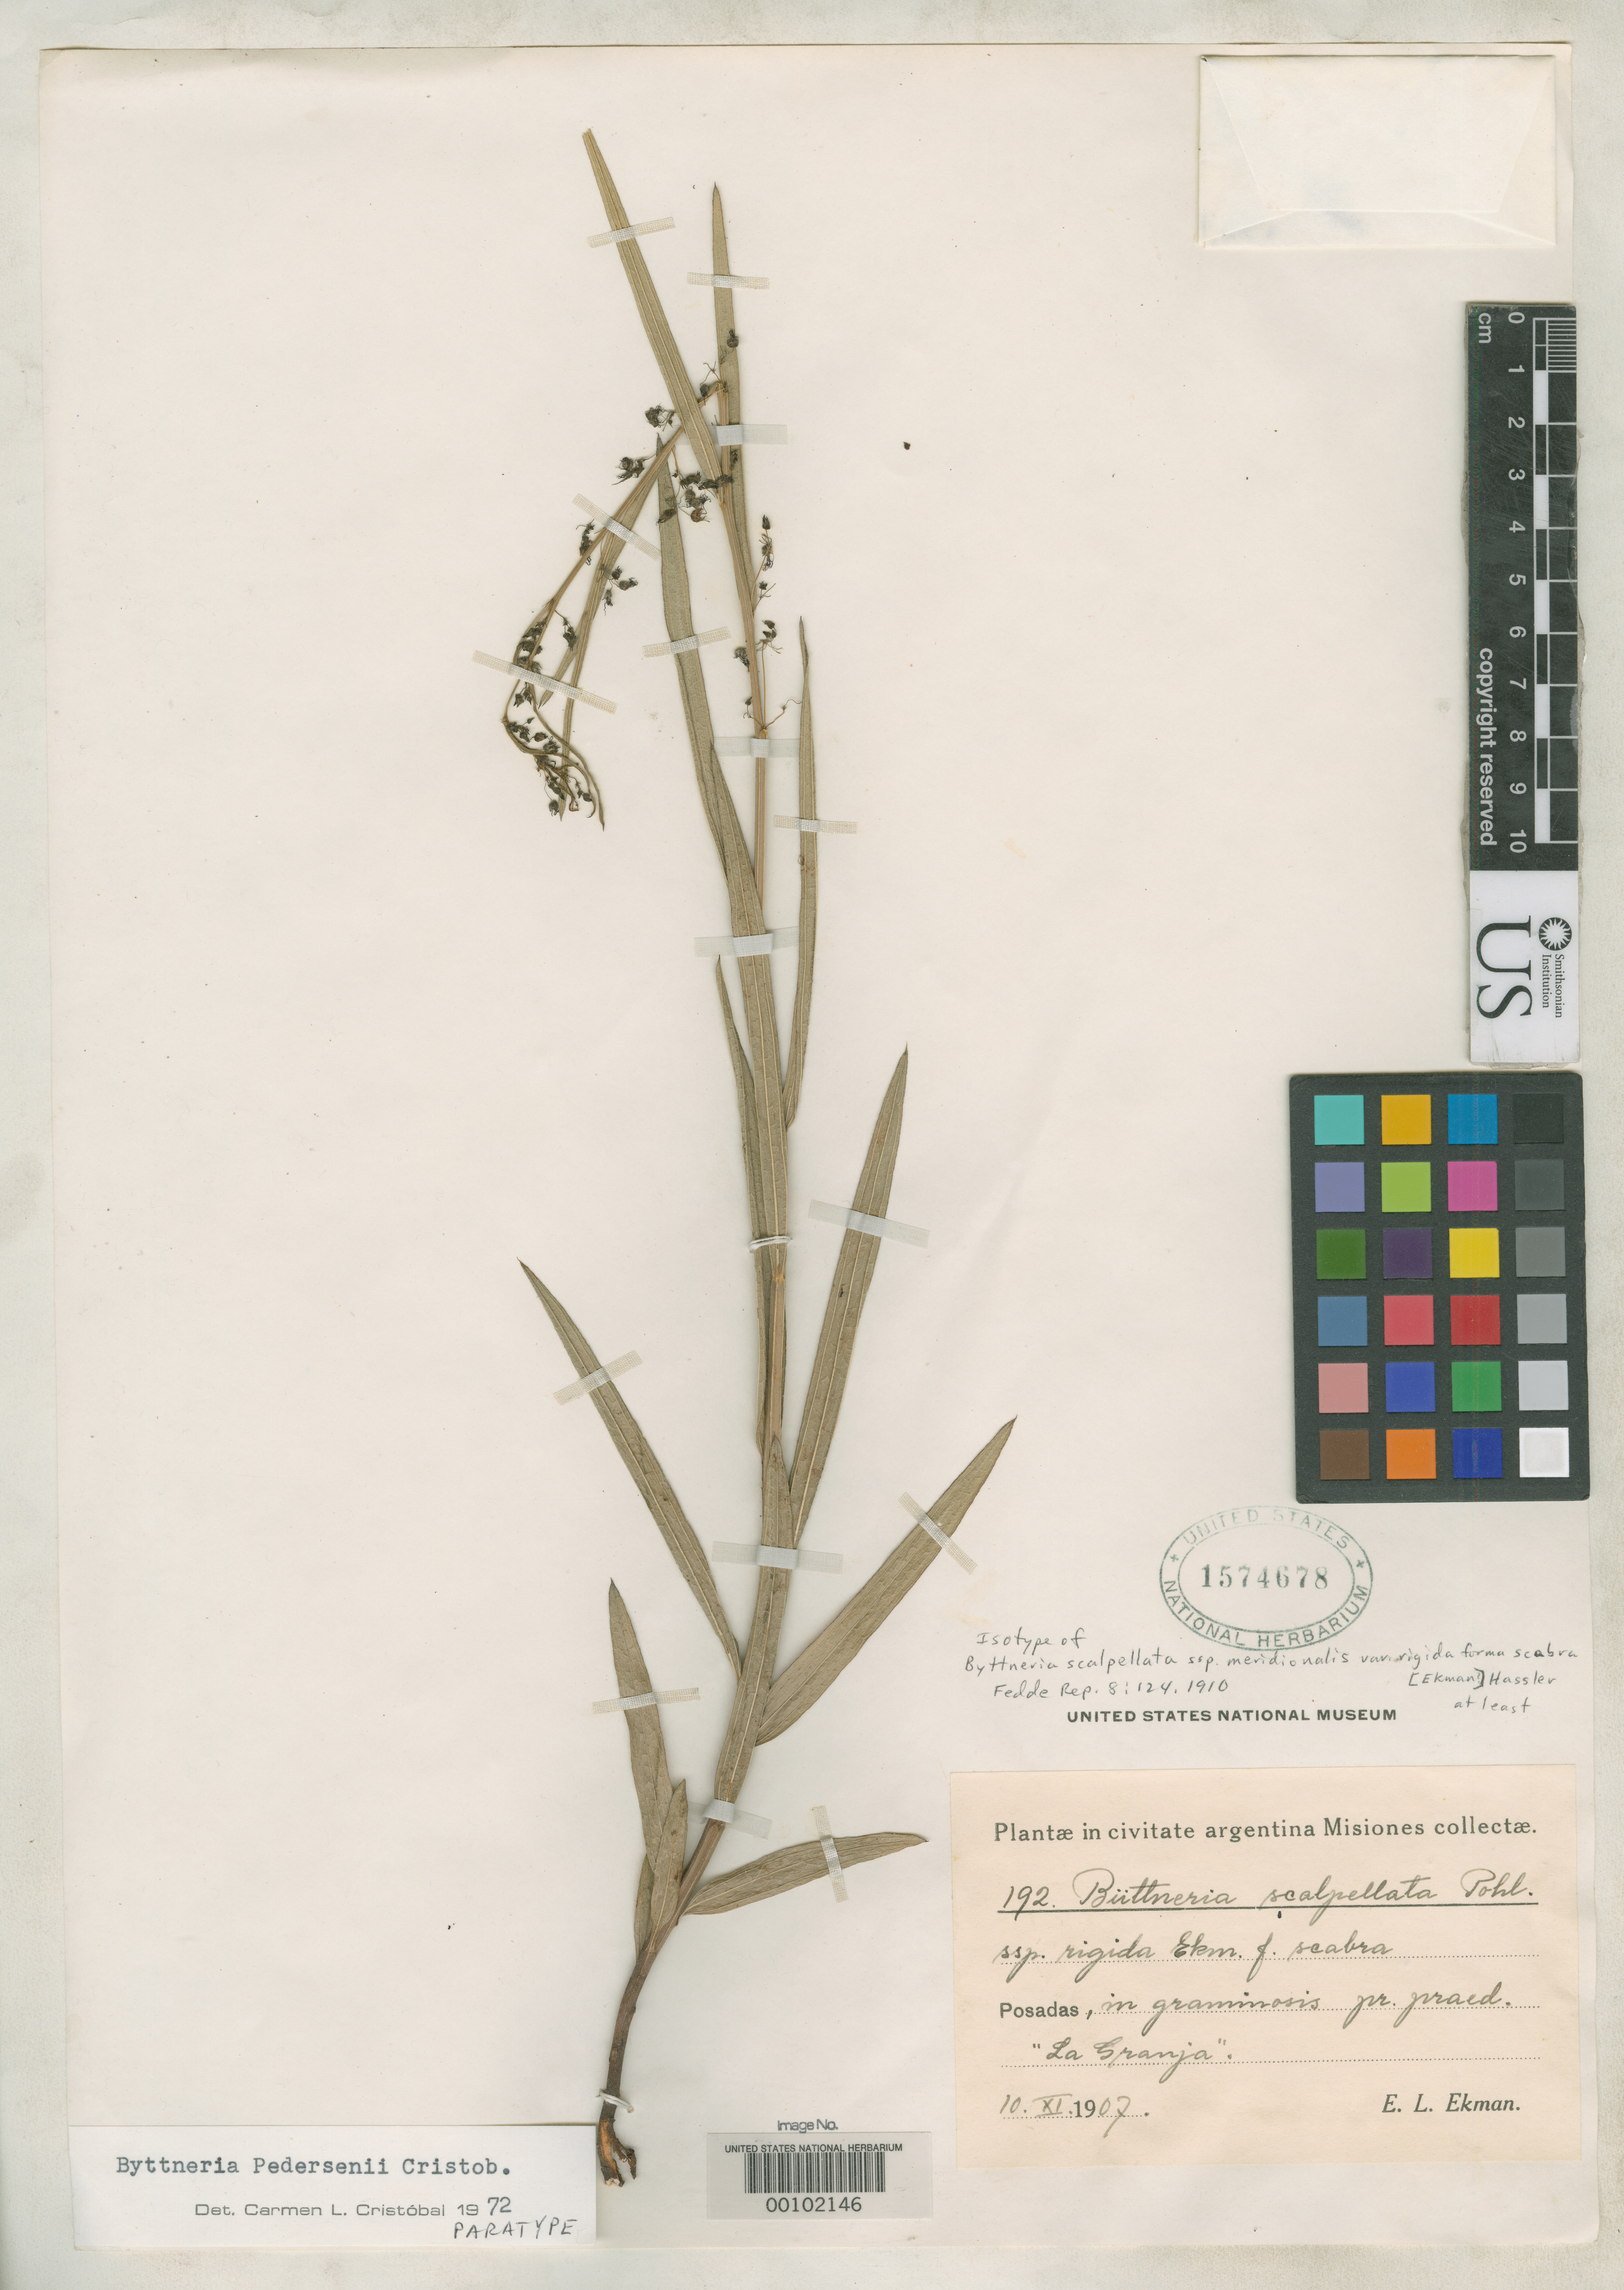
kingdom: Plantae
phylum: Tracheophyta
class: Magnoliopsida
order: Malvales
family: Malvaceae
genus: Byttneria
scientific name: Byttneria scalpellata subsp. meridionalis f. scabra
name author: Hassl.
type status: Isotype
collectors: E. L. Ekman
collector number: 192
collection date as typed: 10 Nov 1907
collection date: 1907-11-10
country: Argentina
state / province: Misiones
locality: Lagranja.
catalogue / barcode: US 1574678